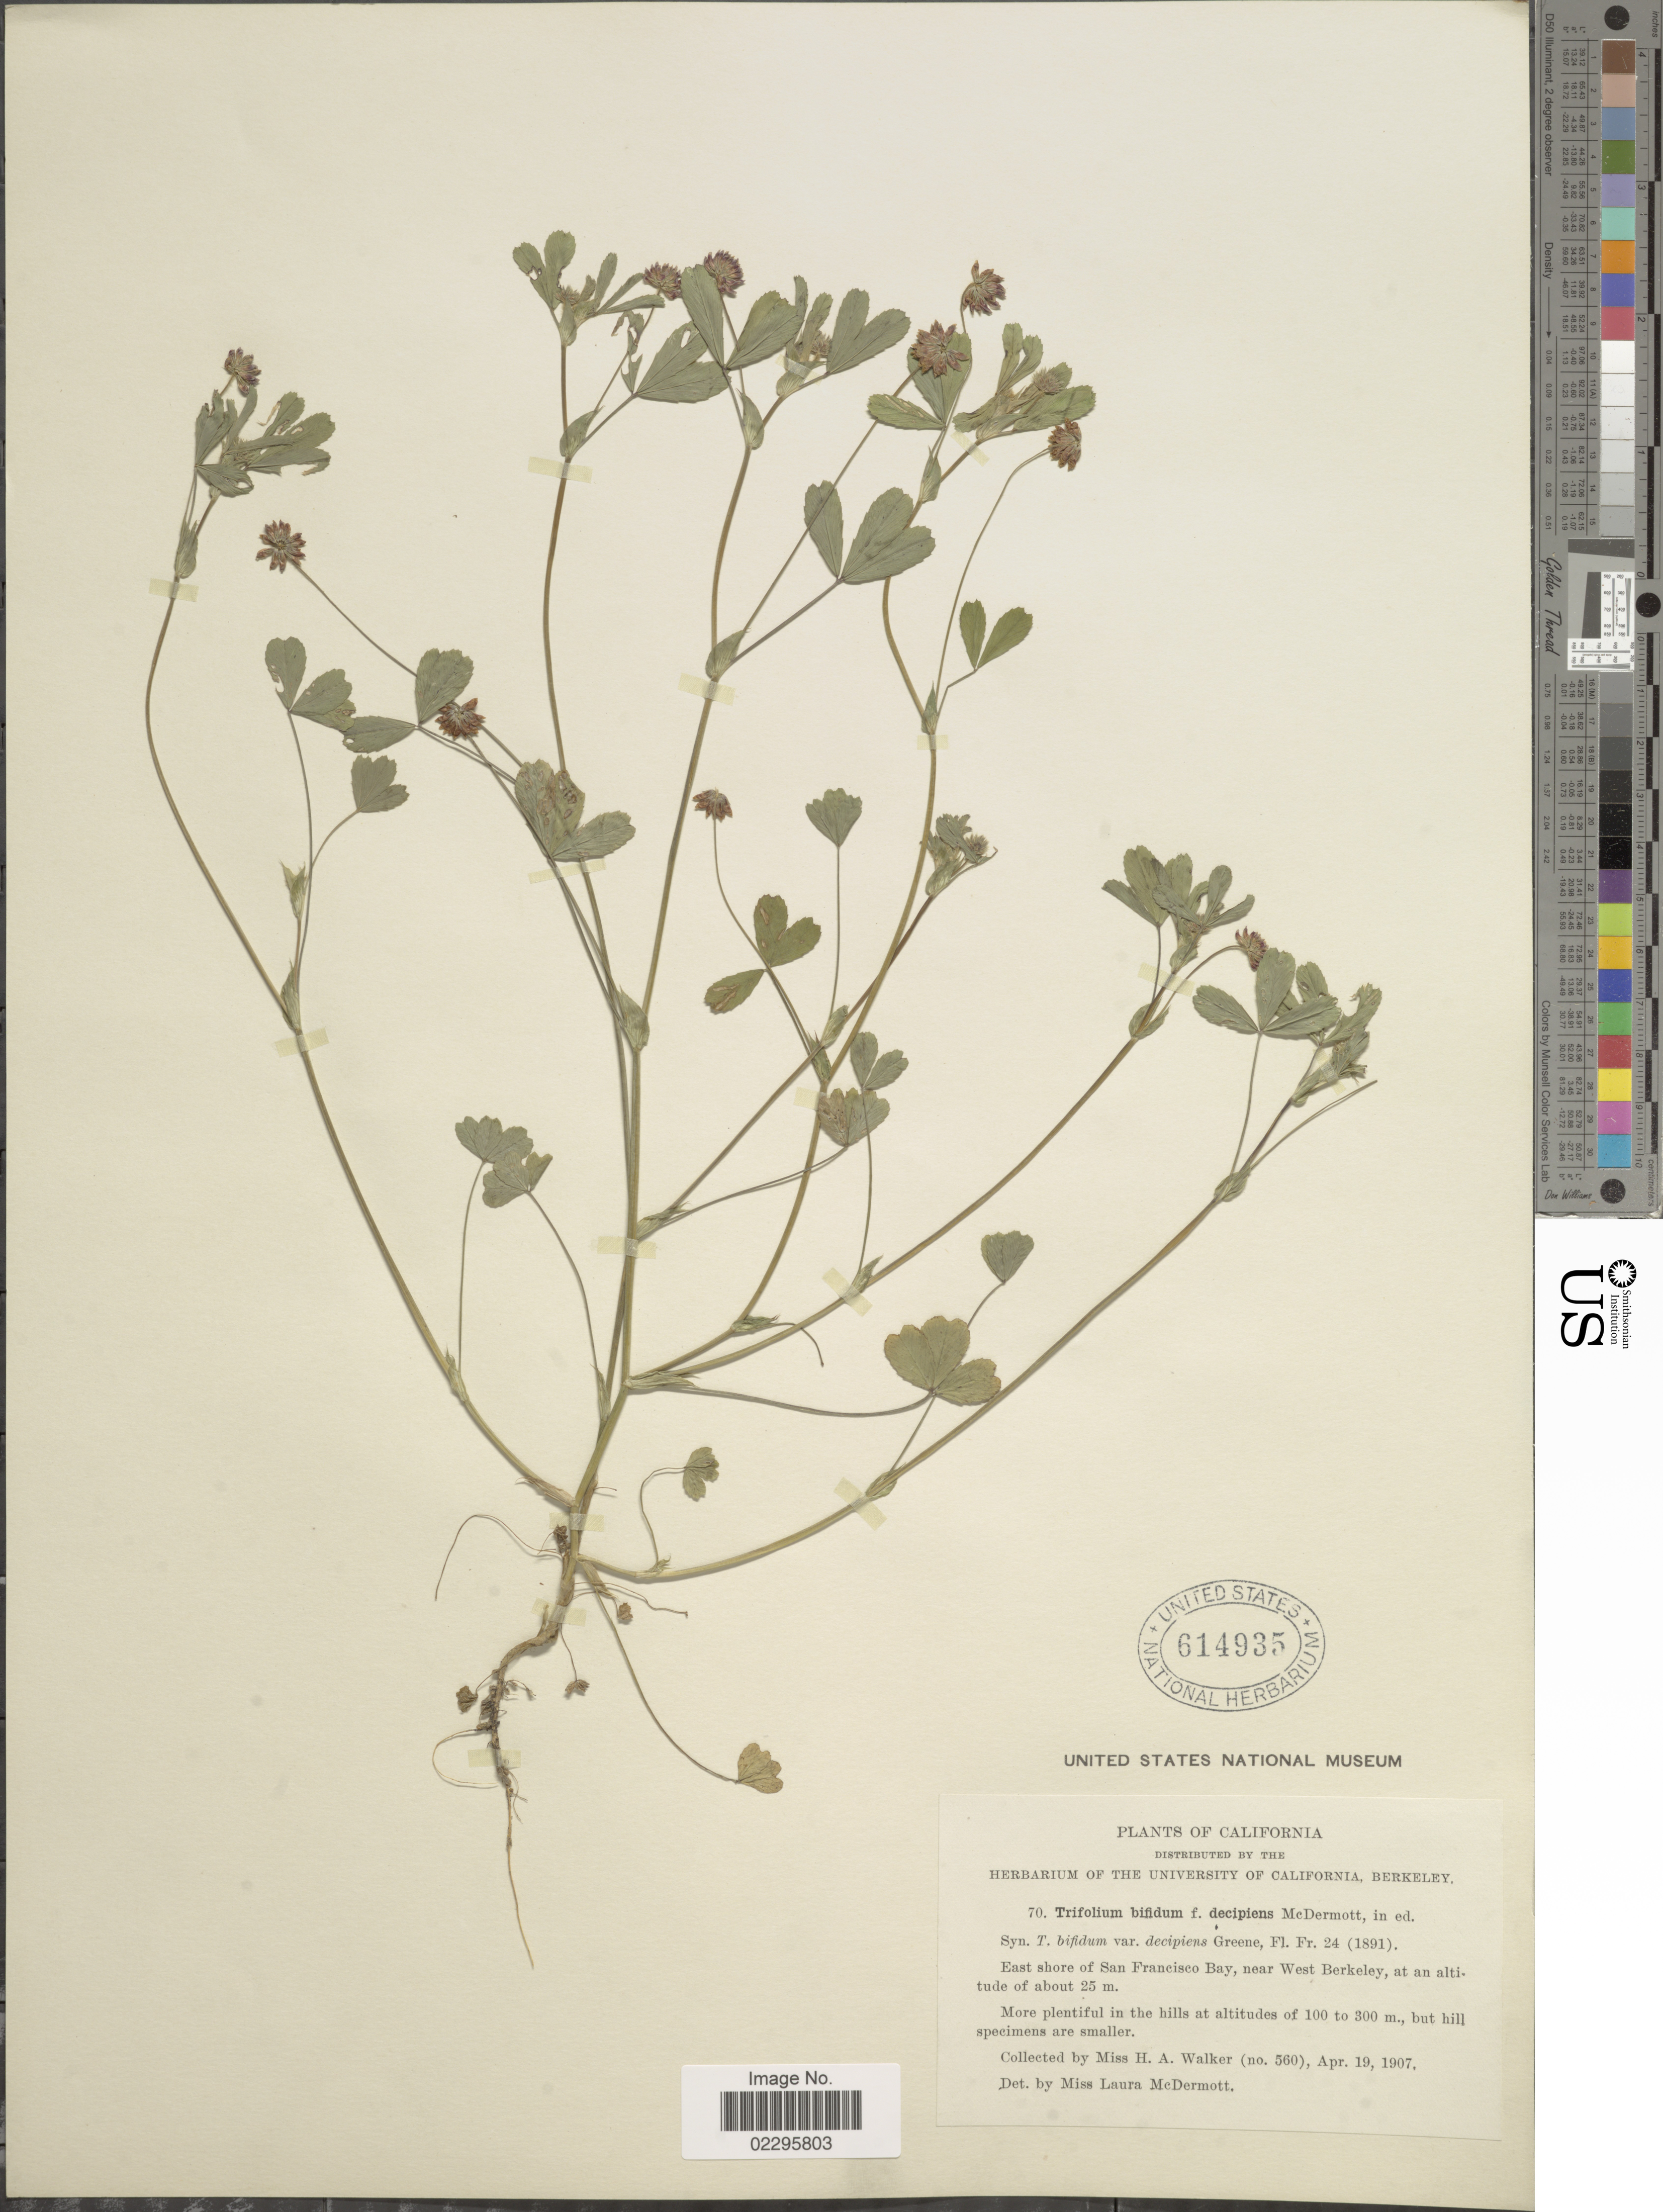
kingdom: Plantae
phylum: Tracheophyta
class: Magnoliopsida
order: Fabales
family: Fabaceae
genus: Trifolium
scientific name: Trifolium bifidum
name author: A. Gray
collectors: H. Walker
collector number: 560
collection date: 1907-04-19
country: United States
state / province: California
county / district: San Francisco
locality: East shore of San Francisco Bay, near West Berkley, more plentiful in the hilss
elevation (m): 100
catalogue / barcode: US 614935